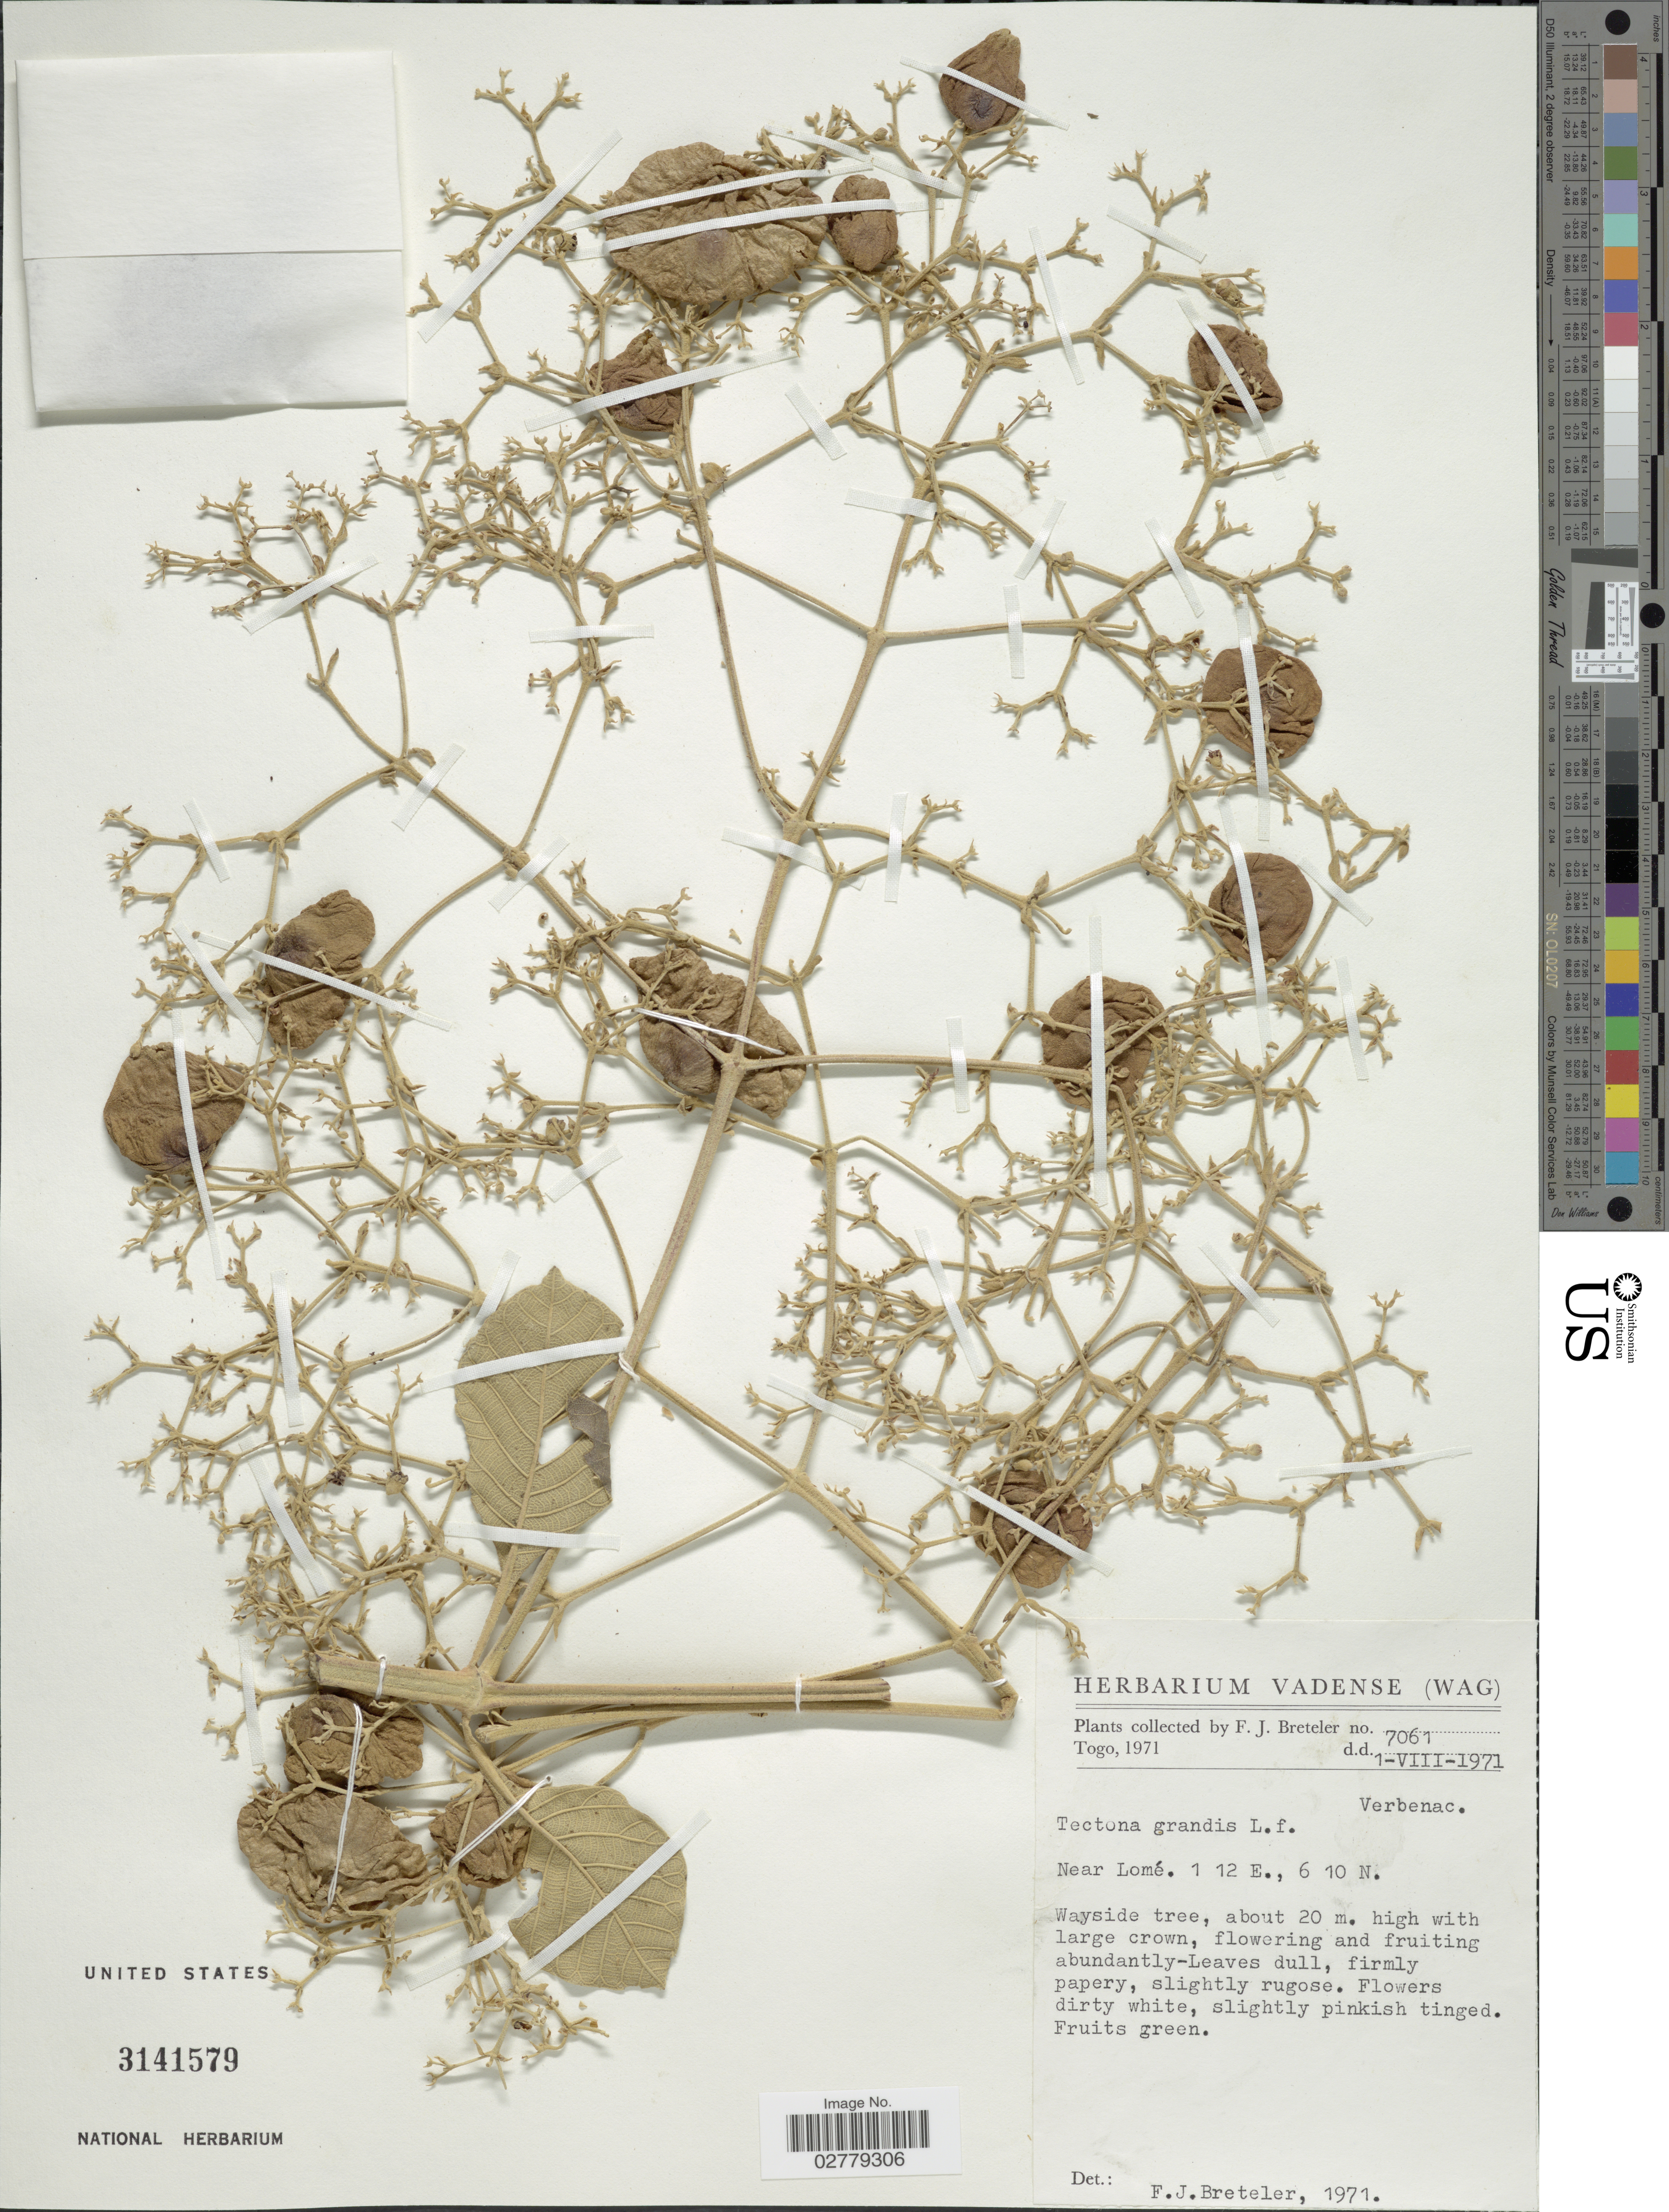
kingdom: Plantae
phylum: Tracheophyta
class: Magnoliopsida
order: Lamiales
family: Lamiaceae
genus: Tectona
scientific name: Tectona grandis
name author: L. f.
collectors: F. J. Breteler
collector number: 7061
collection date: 1971-08-01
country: Togo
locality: Near Lomé.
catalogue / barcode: US 3141579